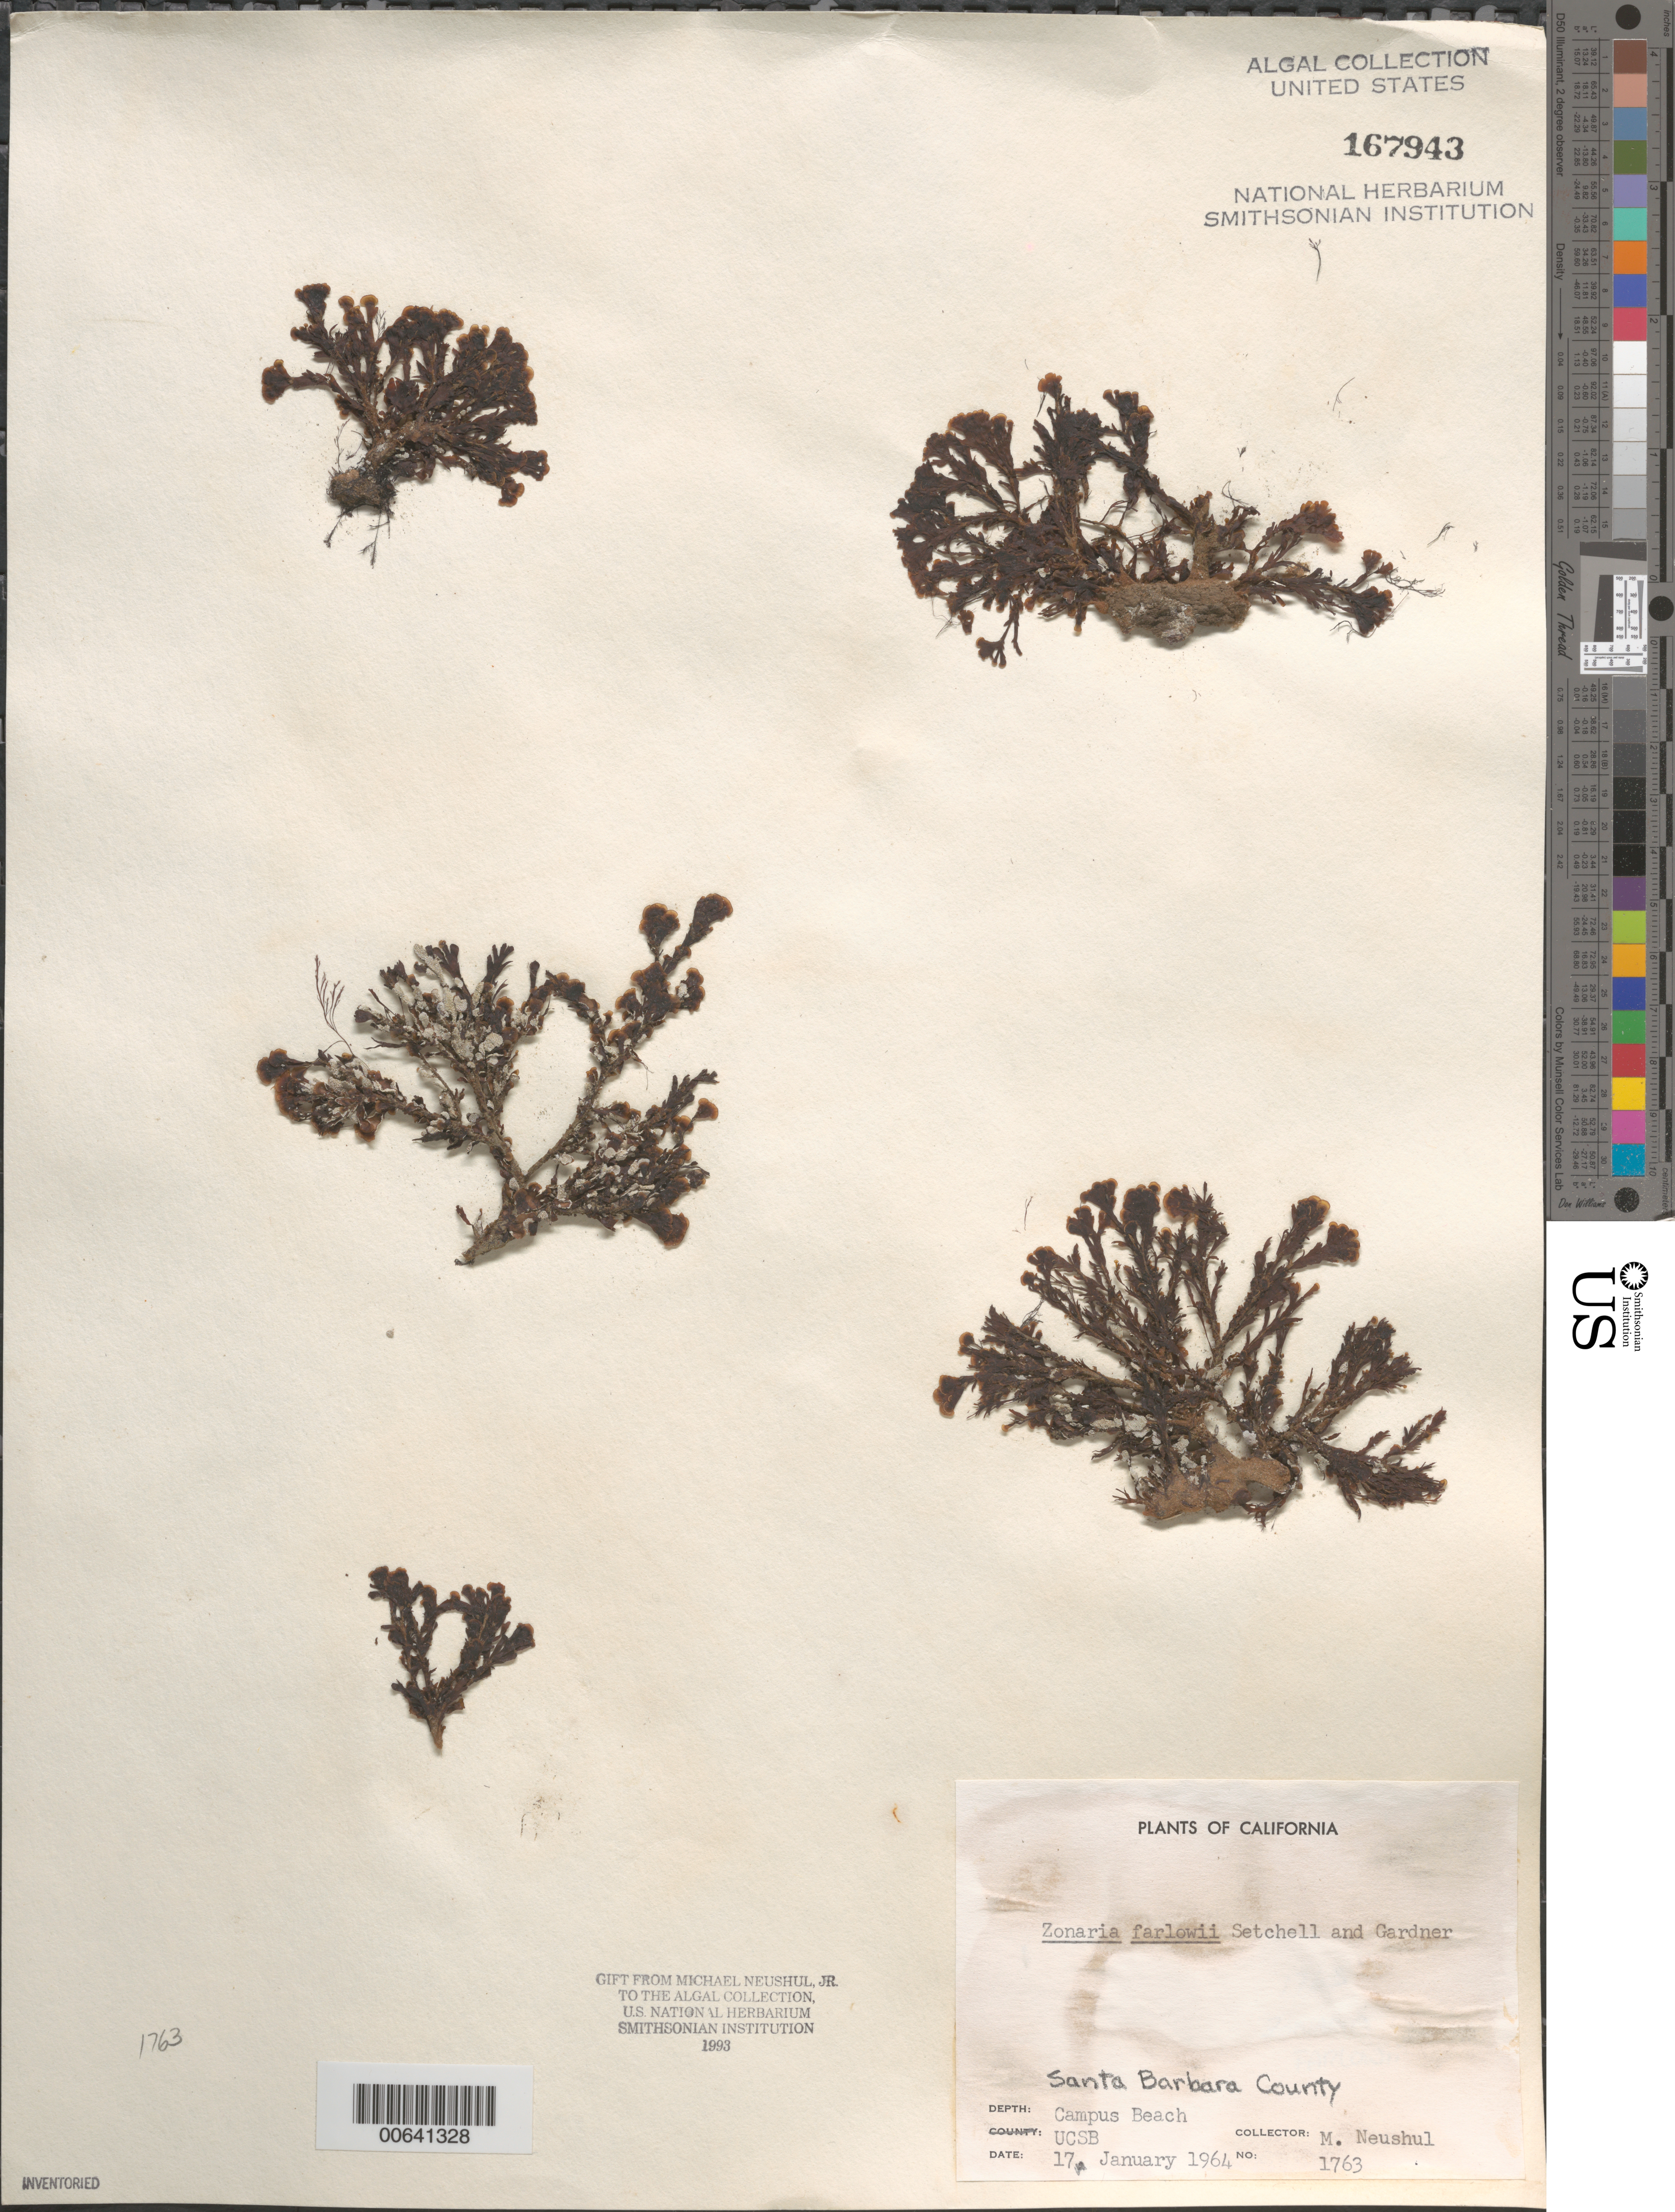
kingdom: Chromista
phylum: Ochrophyta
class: Phaeophyceae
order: Dictyotales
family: Dictyotaceae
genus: Zonaria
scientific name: Zonaria farlowii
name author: Setch. & N.L. Gardner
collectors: M. Neushul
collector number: Neushul 1763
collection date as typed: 17 Jan 1964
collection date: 1964-01-17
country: United States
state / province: California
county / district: Santa Barbara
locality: Campus Beach, University of California Santa Barbara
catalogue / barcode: US 167943